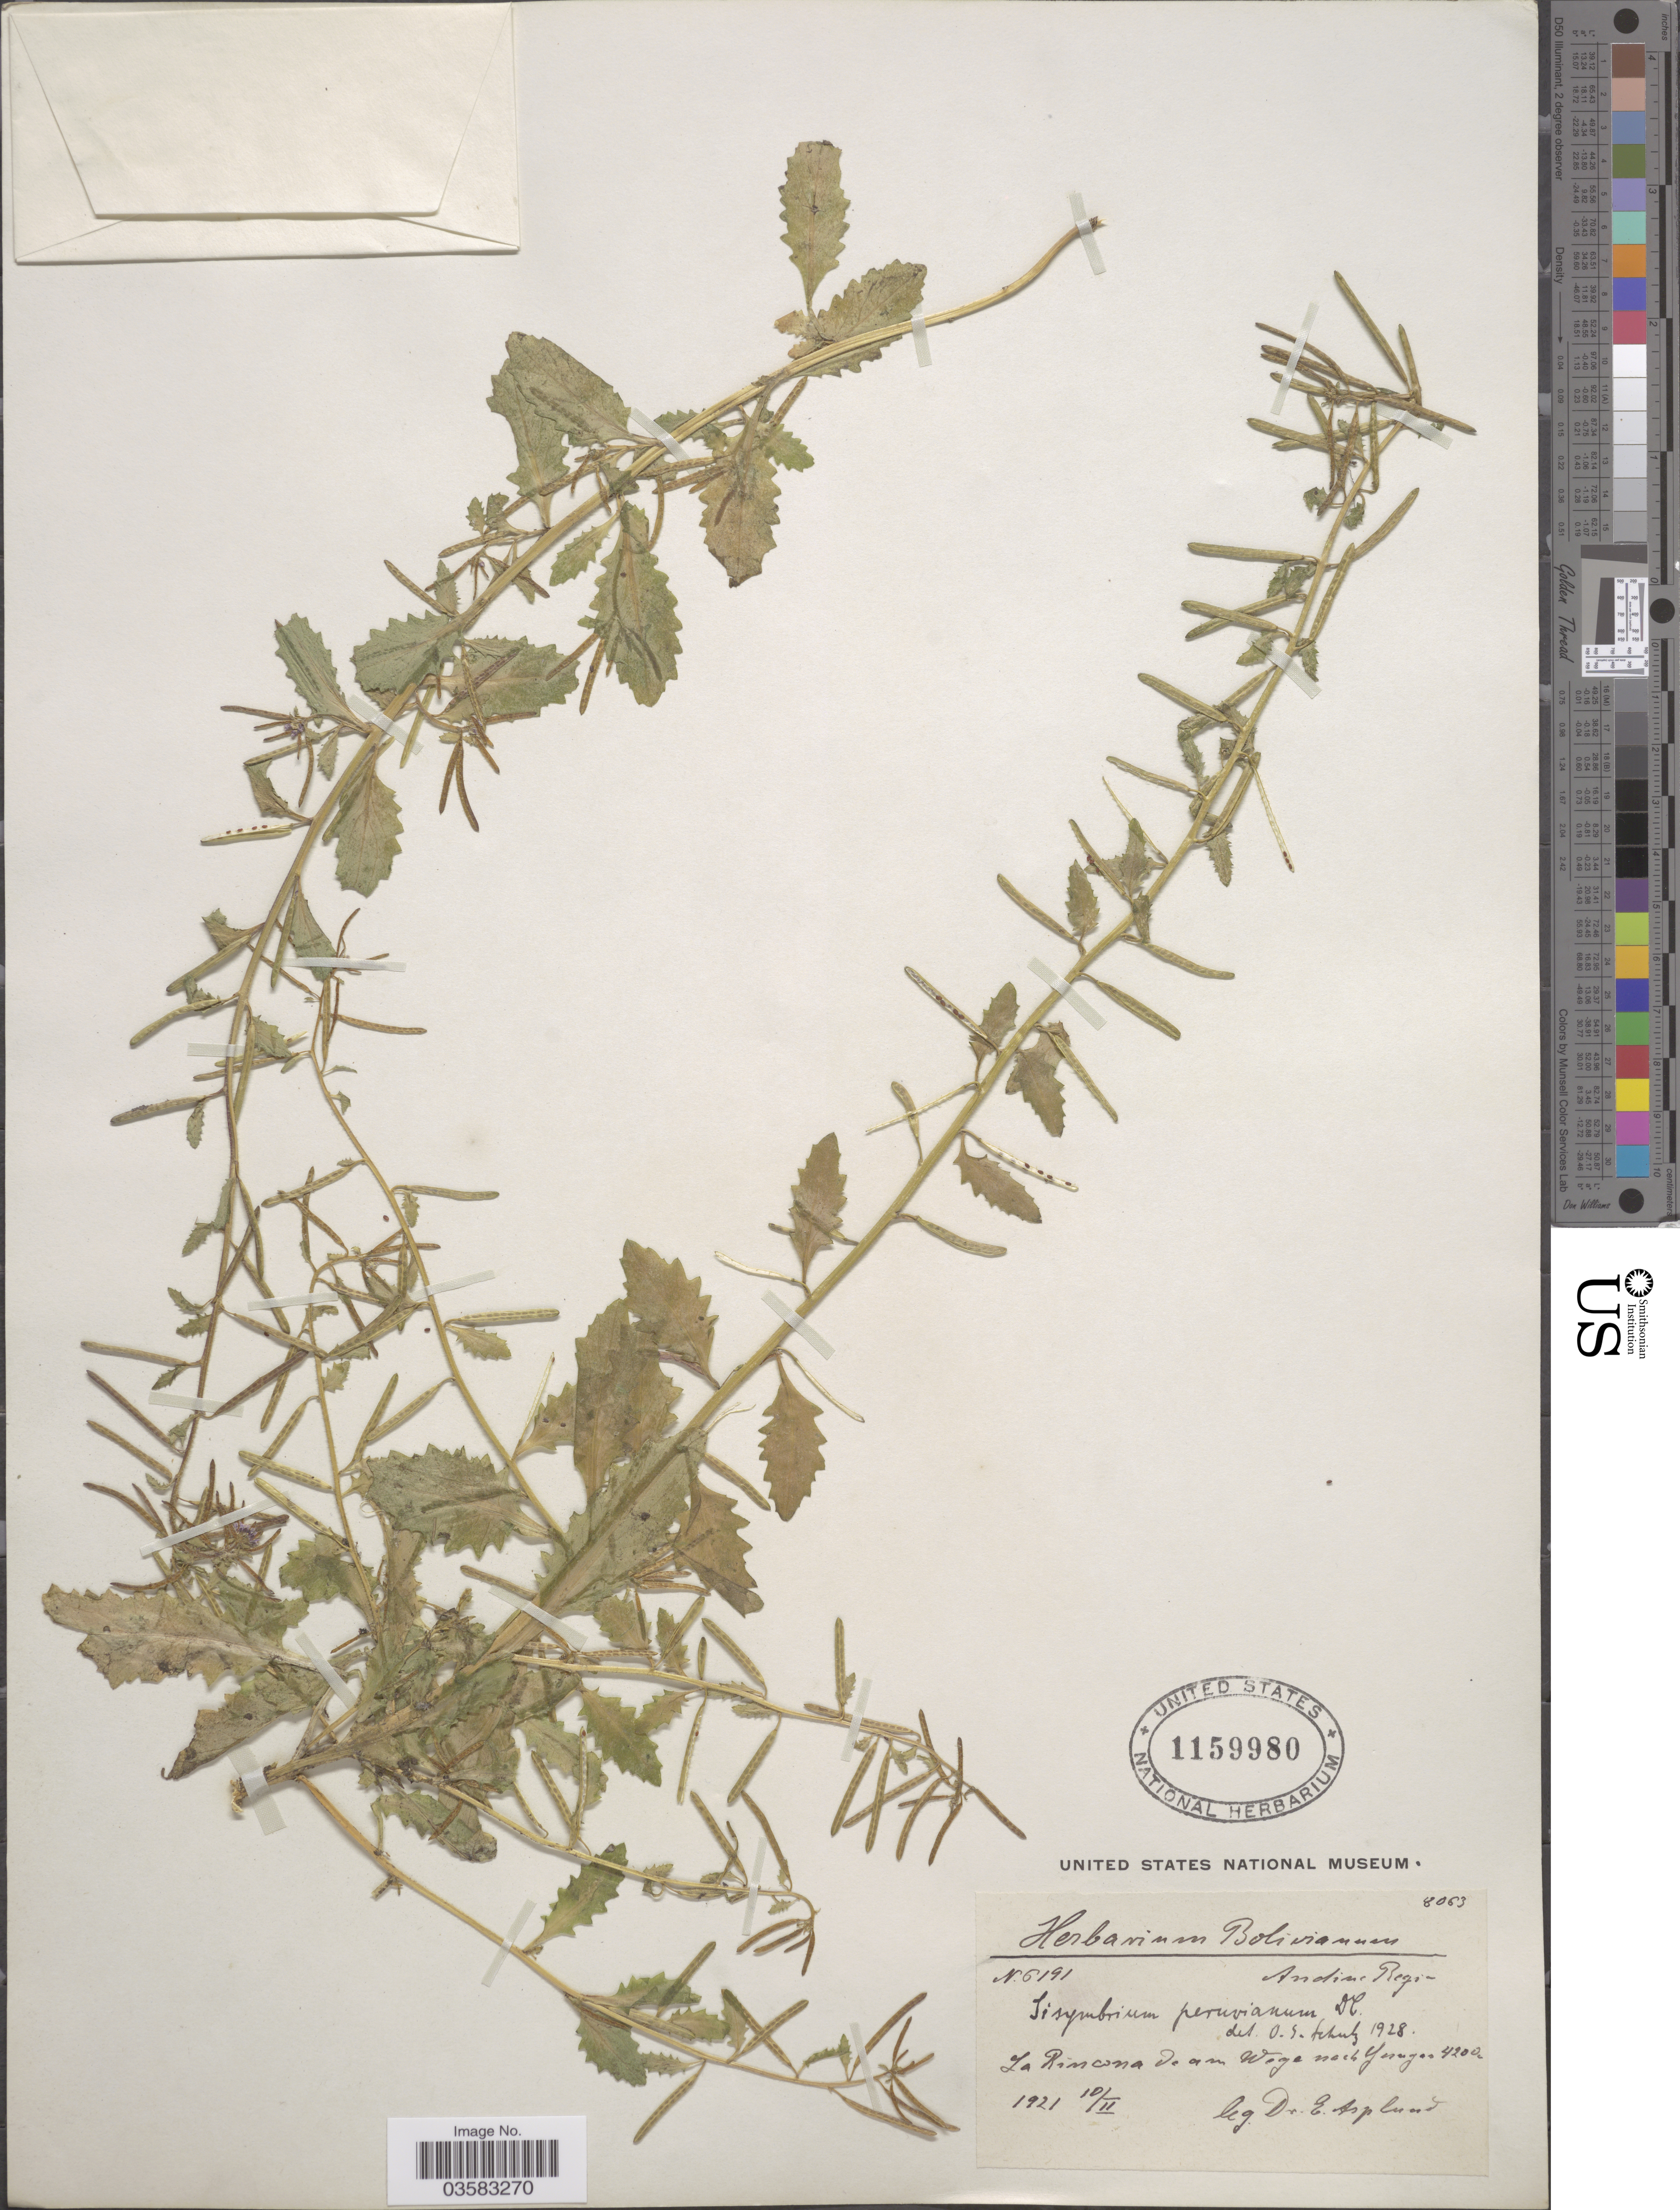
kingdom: Plantae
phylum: Tracheophyta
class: Magnoliopsida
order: Brassicales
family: Brassicaceae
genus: Sisymbrium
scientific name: Sisymbrium peruvianum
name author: DC.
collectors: E. Asplund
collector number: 6191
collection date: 1921-02-10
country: Bolivia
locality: Andine Region. La Rinconada am Wege nach Yungas.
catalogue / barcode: US 1159980